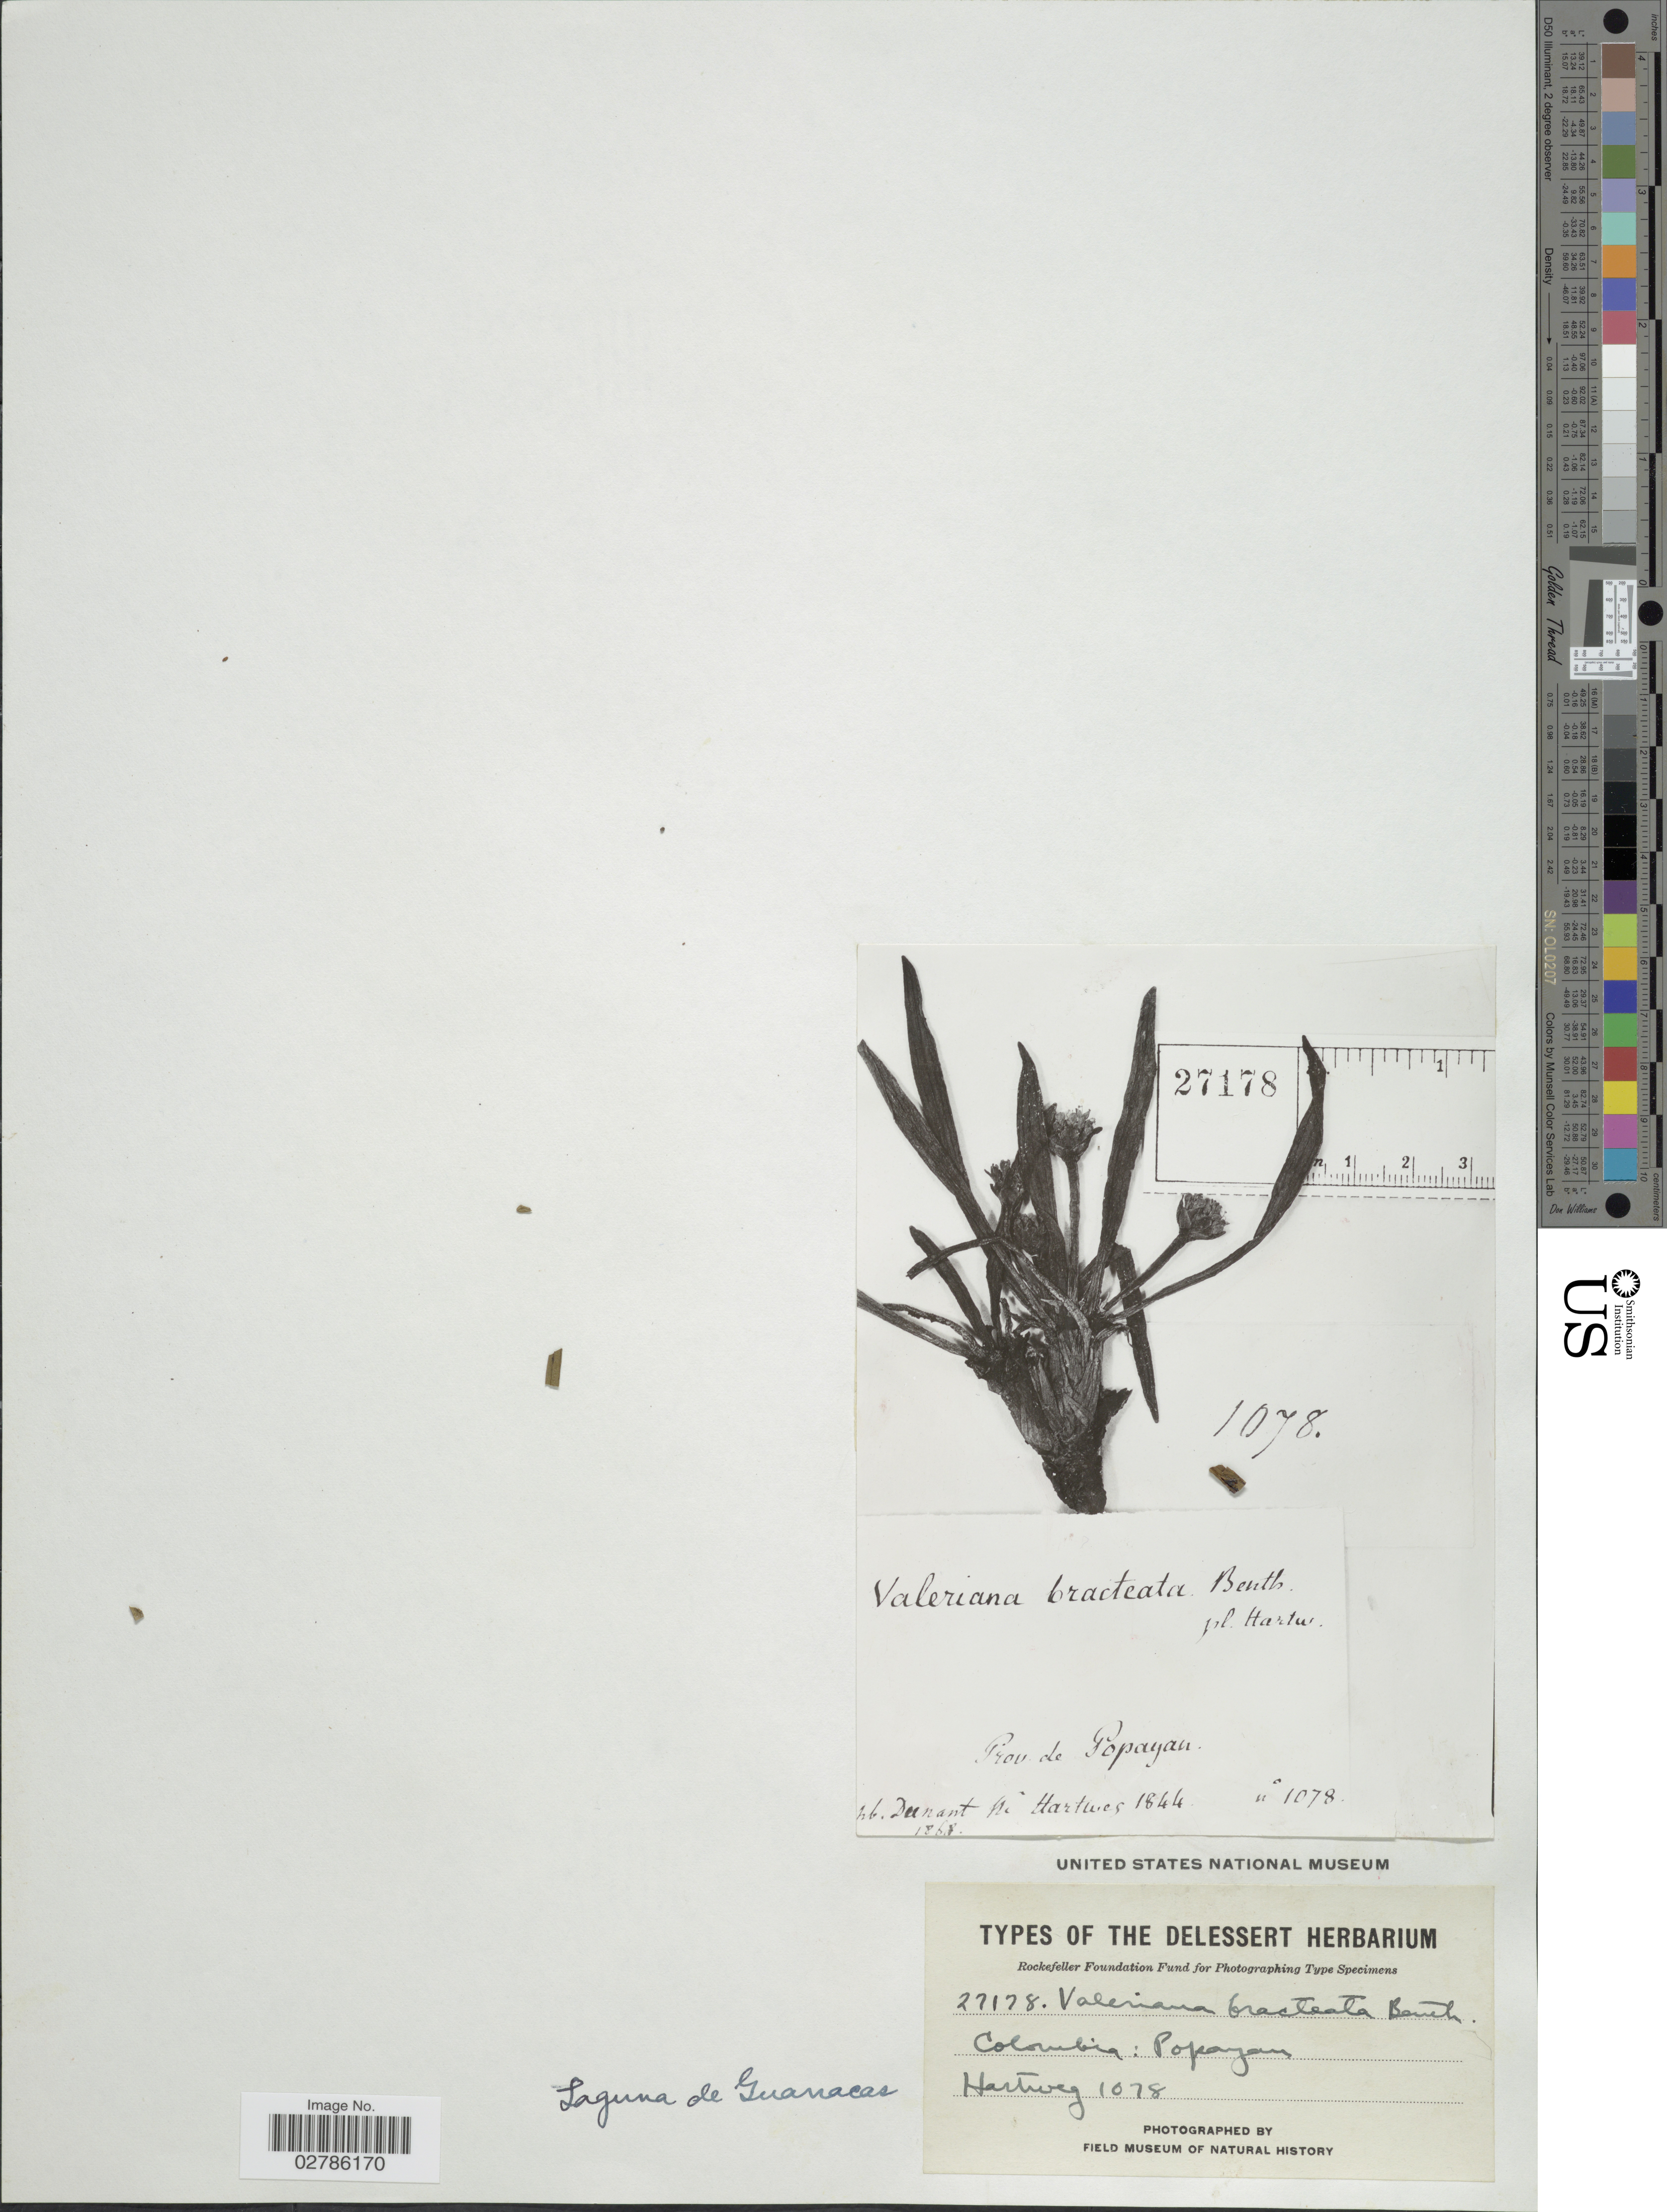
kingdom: Plantae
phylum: Tracheophyta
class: Magnoliopsida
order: Dipsacales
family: Caprifoliaceae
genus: Phyllactis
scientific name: Phyllactis bracteata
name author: (Benth.) Wedd.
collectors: Hartweg, --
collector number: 1078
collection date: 1844/1868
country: Colombia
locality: Prov. de Popayan, Laguna de Guanacas.